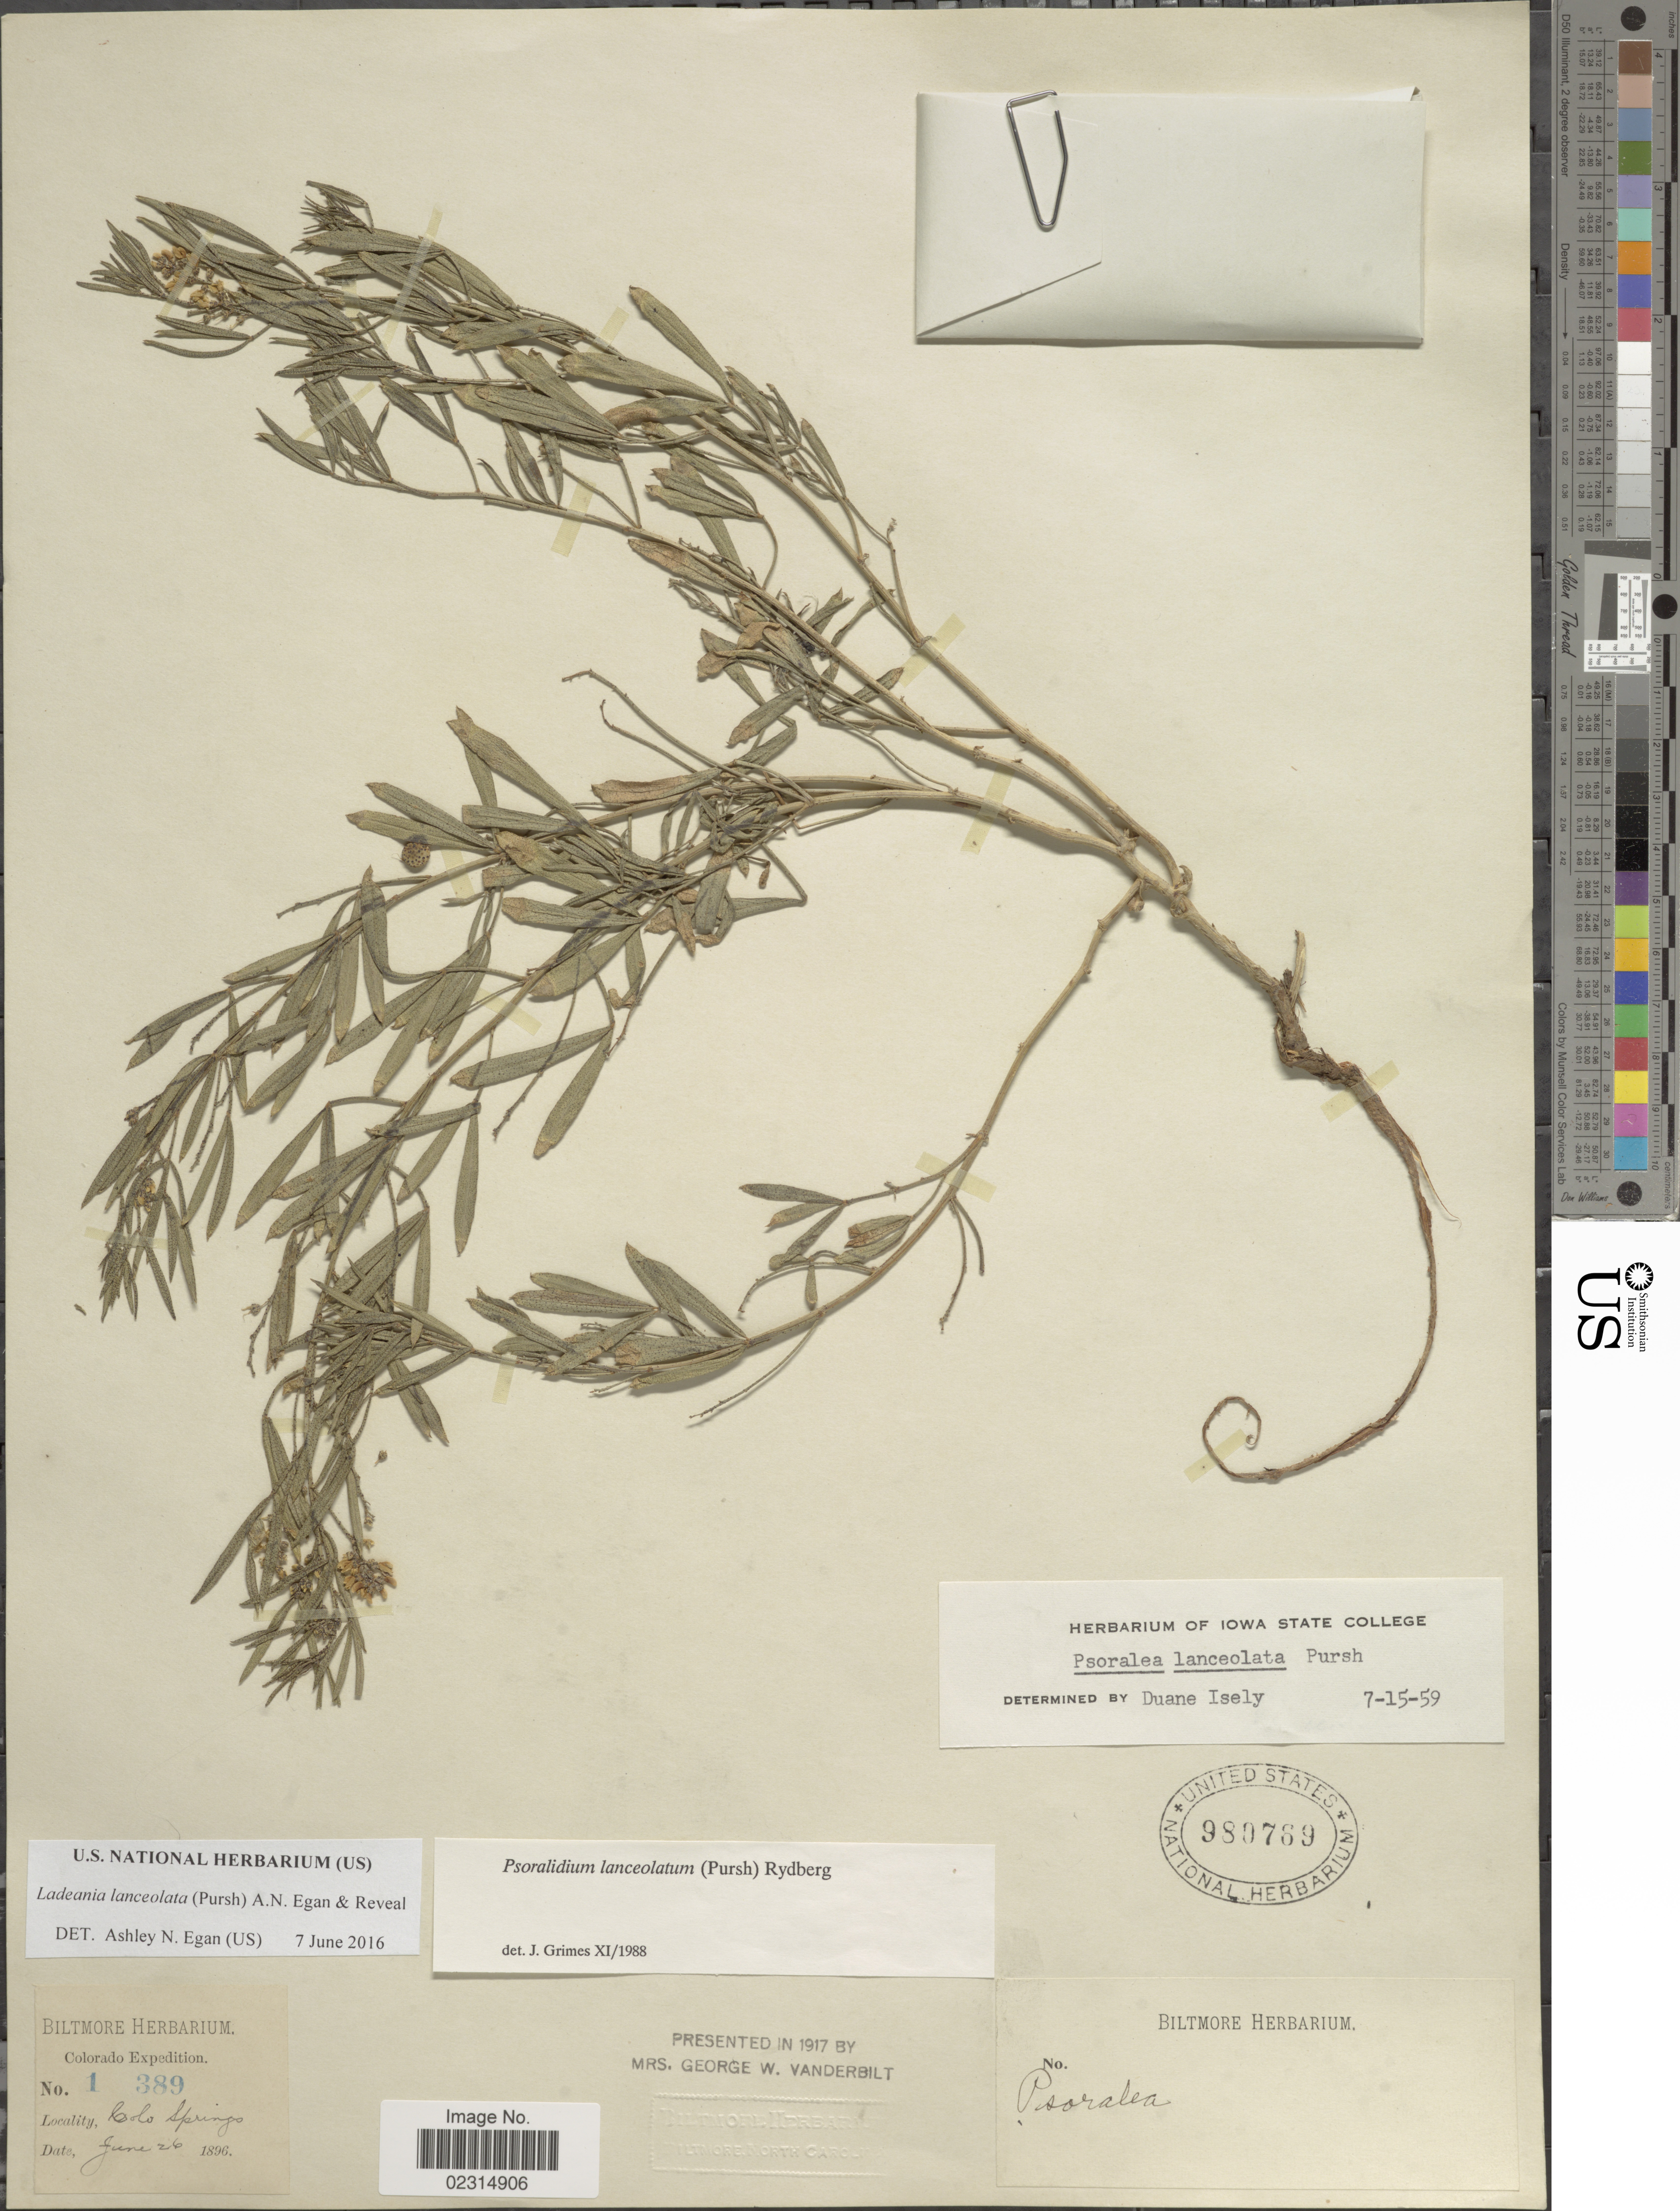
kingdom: Plantae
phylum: Tracheophyta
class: Magnoliopsida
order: Fabales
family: Fabaceae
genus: Ladeania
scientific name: Ladeania lanceolata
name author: (Pursh) A.N. Egan & Reveal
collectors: ex herb. Biltmore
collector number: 1389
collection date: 1896-06-26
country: United States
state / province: Colorado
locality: Colo Springs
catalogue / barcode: US 980769